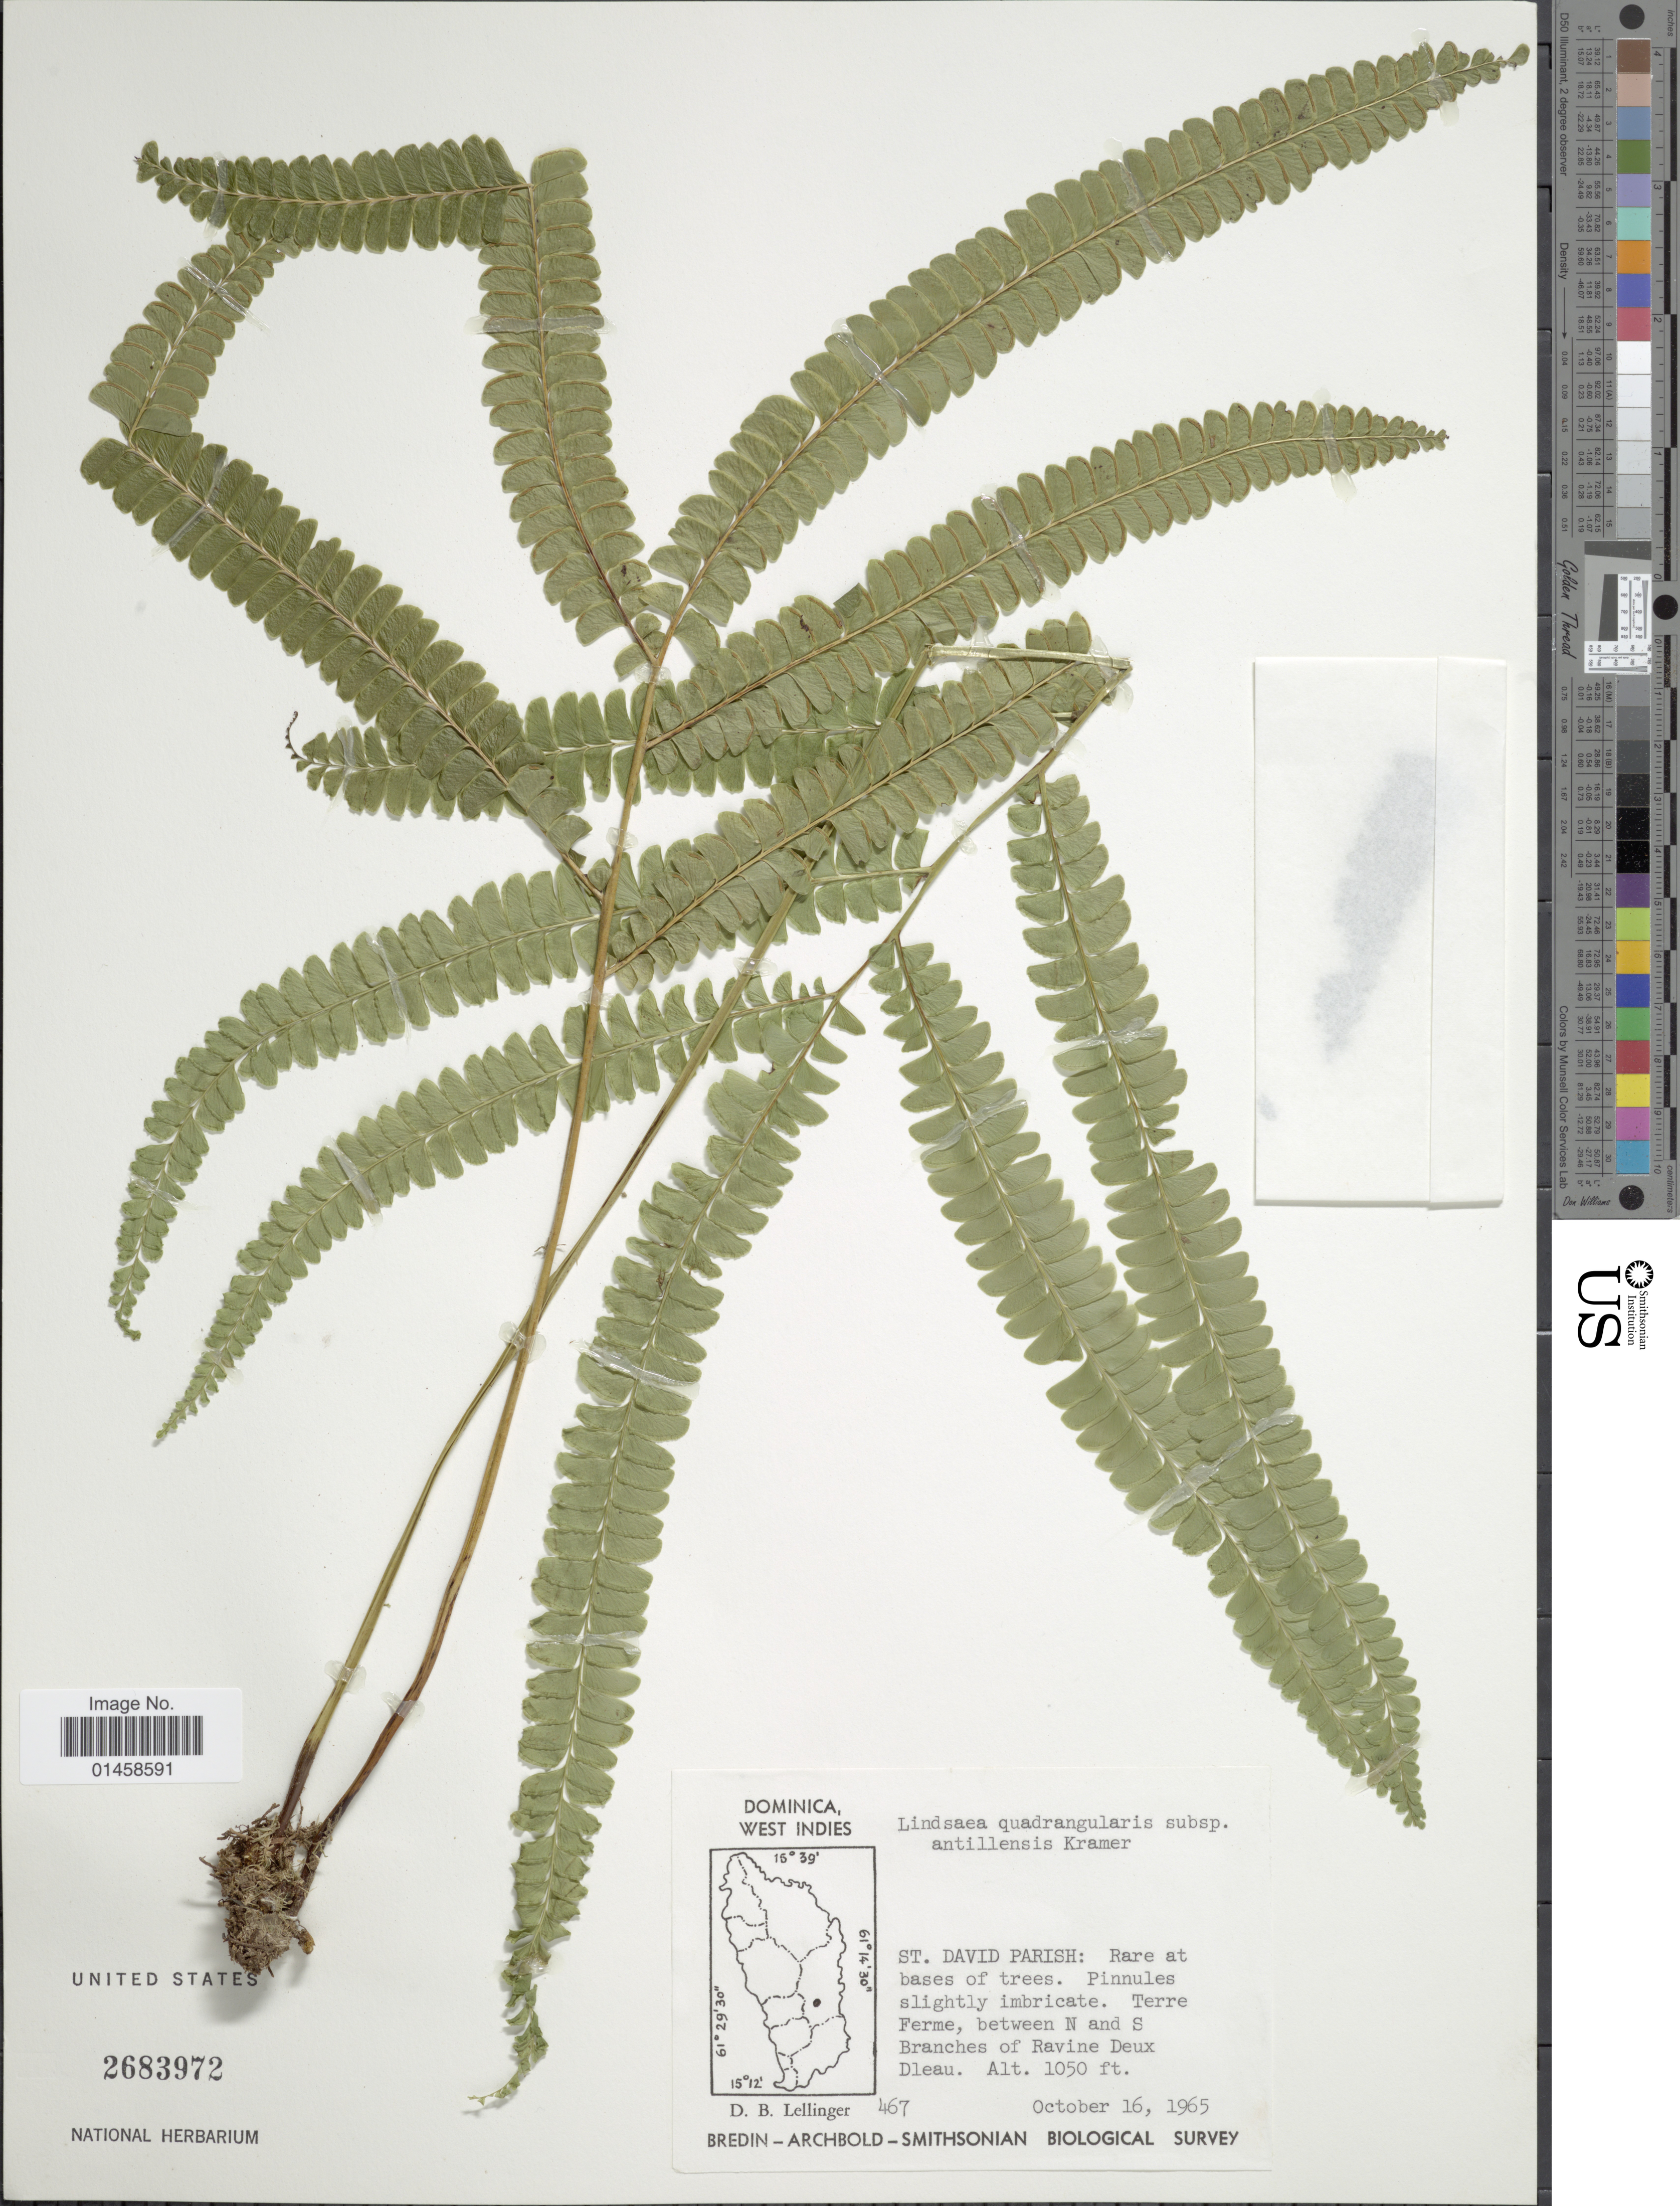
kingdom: Plantae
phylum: Tracheophyta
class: Polypodiopsida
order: Polypodiales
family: Lindsaeaceae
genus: Lindsaea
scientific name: Lindsaea quadrangularis subsp. antillensis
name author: K.U. Kramer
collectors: D. B. Lellinger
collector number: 467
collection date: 1965-10-16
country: Dominica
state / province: St. David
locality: Terre Ferme, between N and S Branches of Ravine Deux Dleau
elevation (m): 320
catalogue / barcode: US 2683972